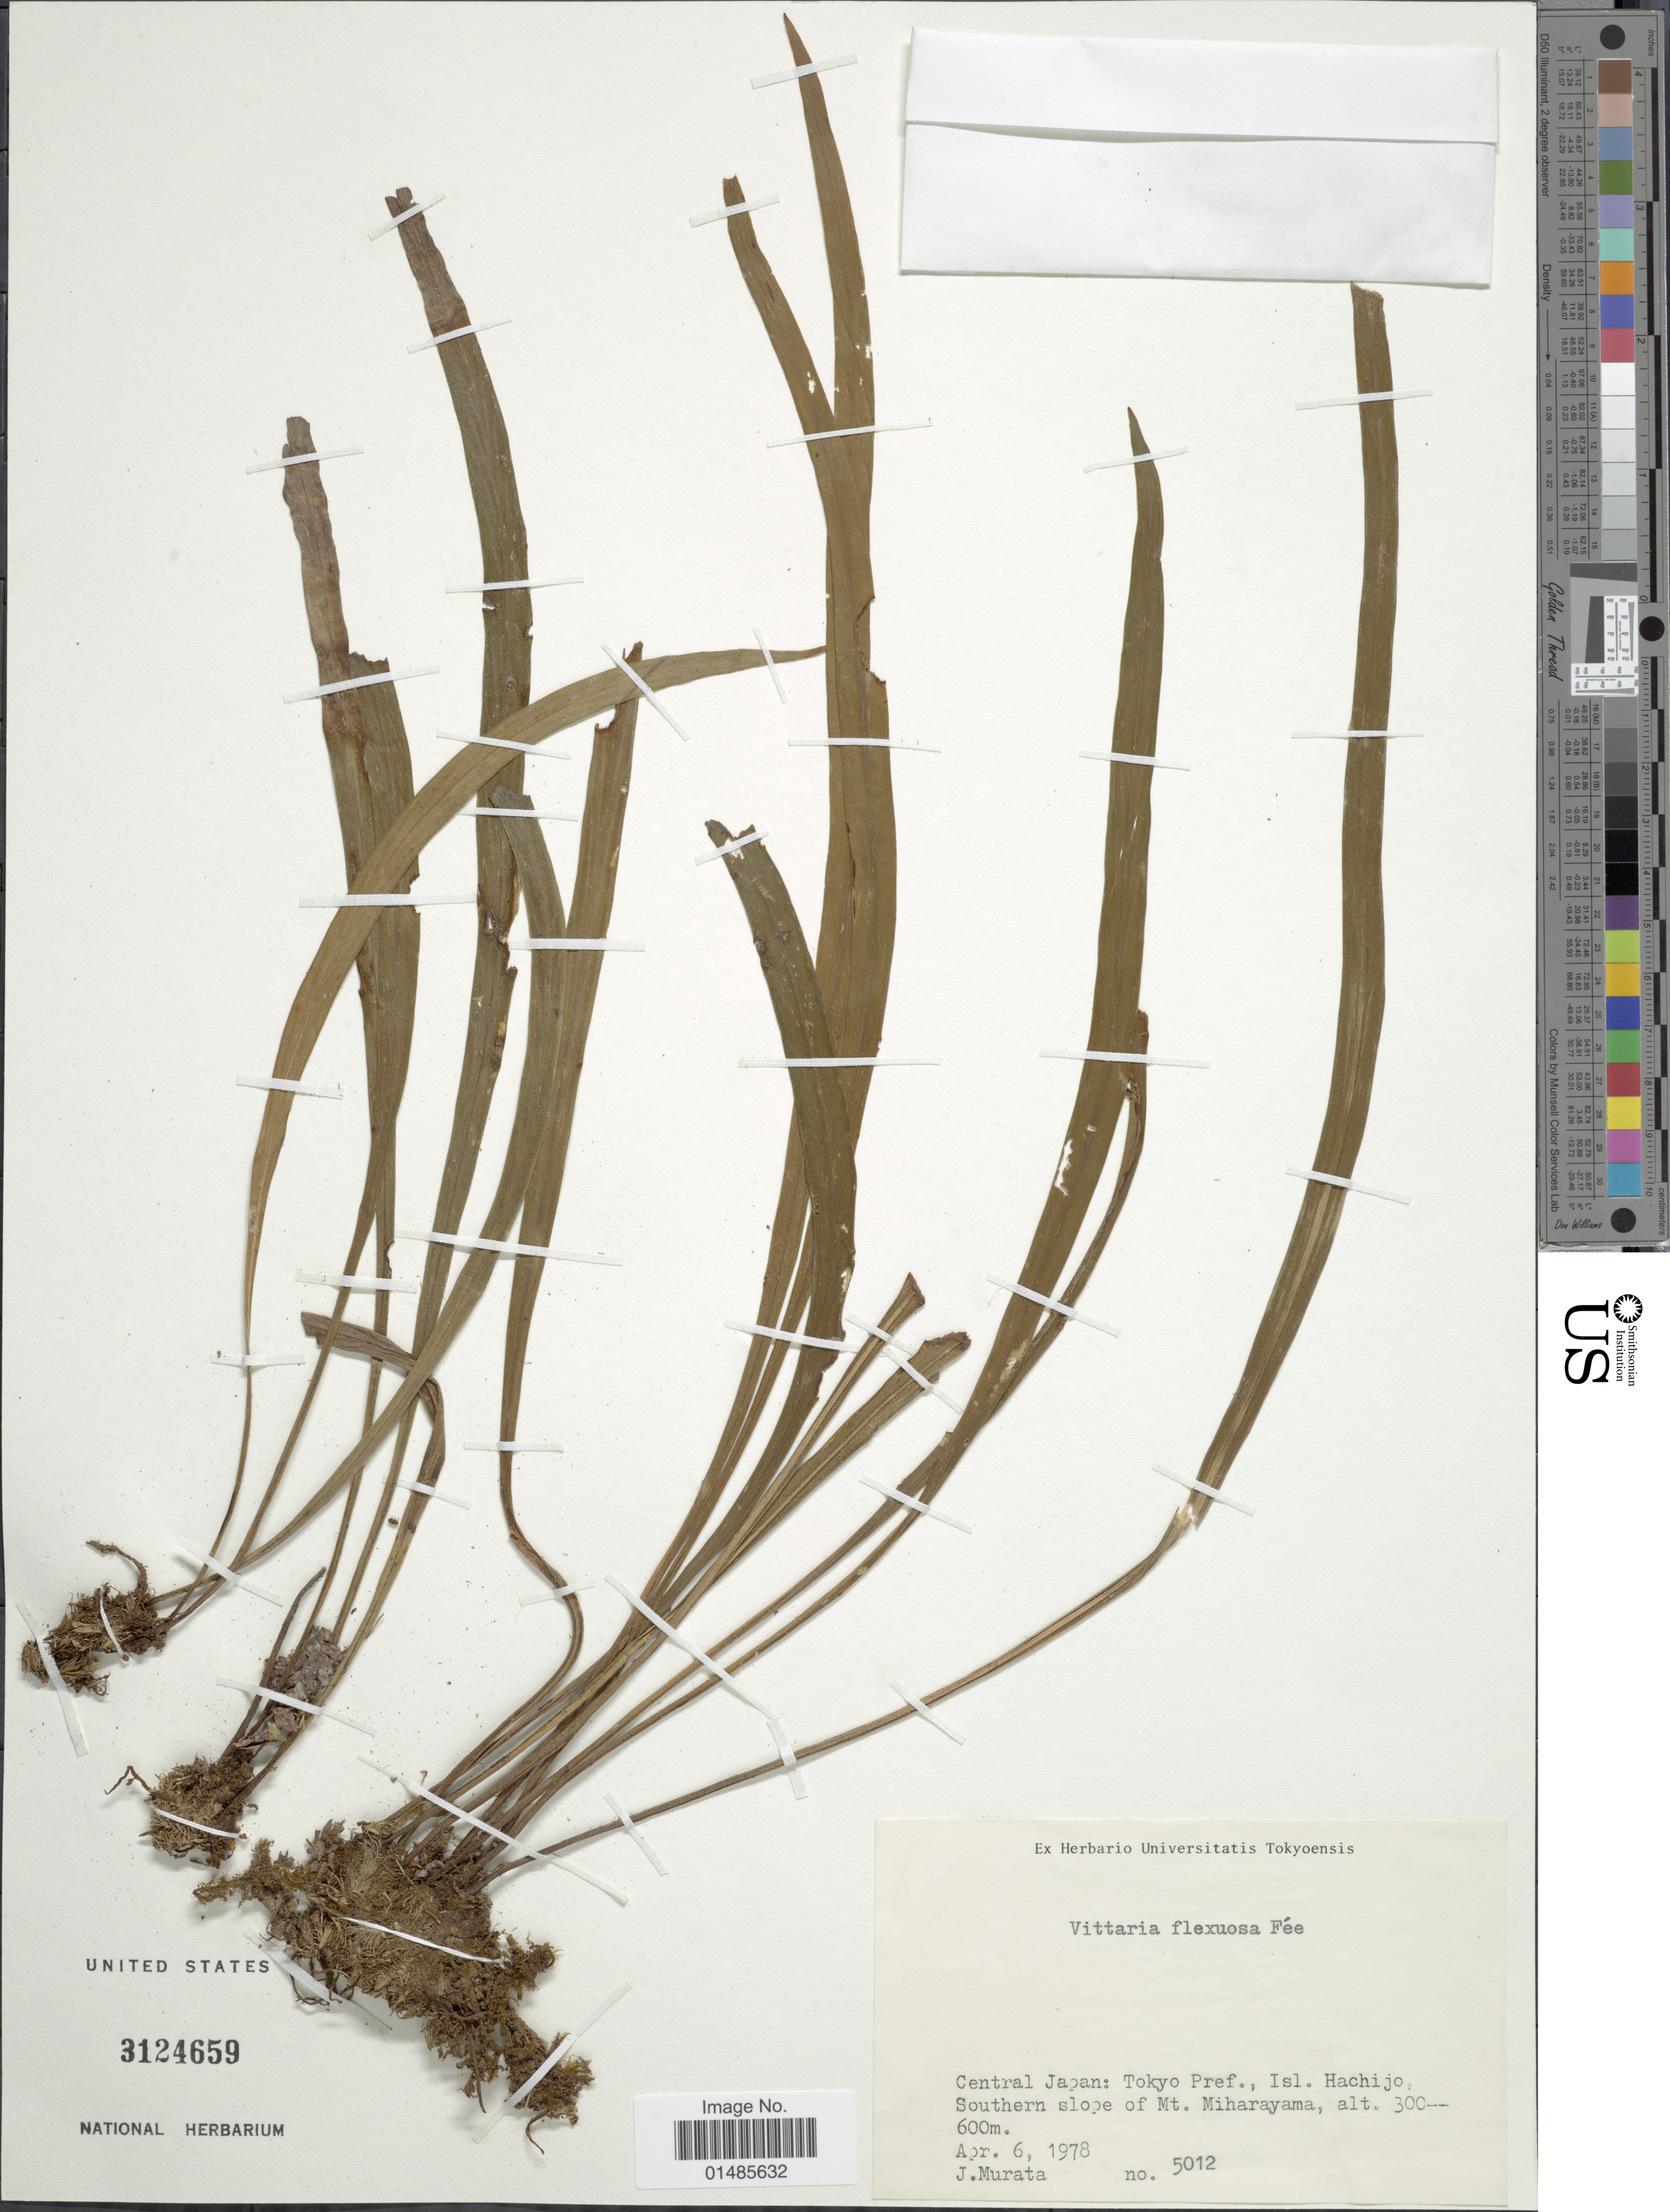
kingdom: Plantae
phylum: Tracheophyta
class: Polypodiopsida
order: Polypodiales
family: Pteridaceae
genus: Haplopteris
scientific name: Haplopteris flexuosa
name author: (Fée) E.H. Crane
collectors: J. Murata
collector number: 5012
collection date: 1978-04-06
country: Japan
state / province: Tokyo, Federal City of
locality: Central Japan: Tokyo Pref., Isl. Hachijo, Southern slope of Mt. Miharayama.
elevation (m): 300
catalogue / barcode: US 3124659